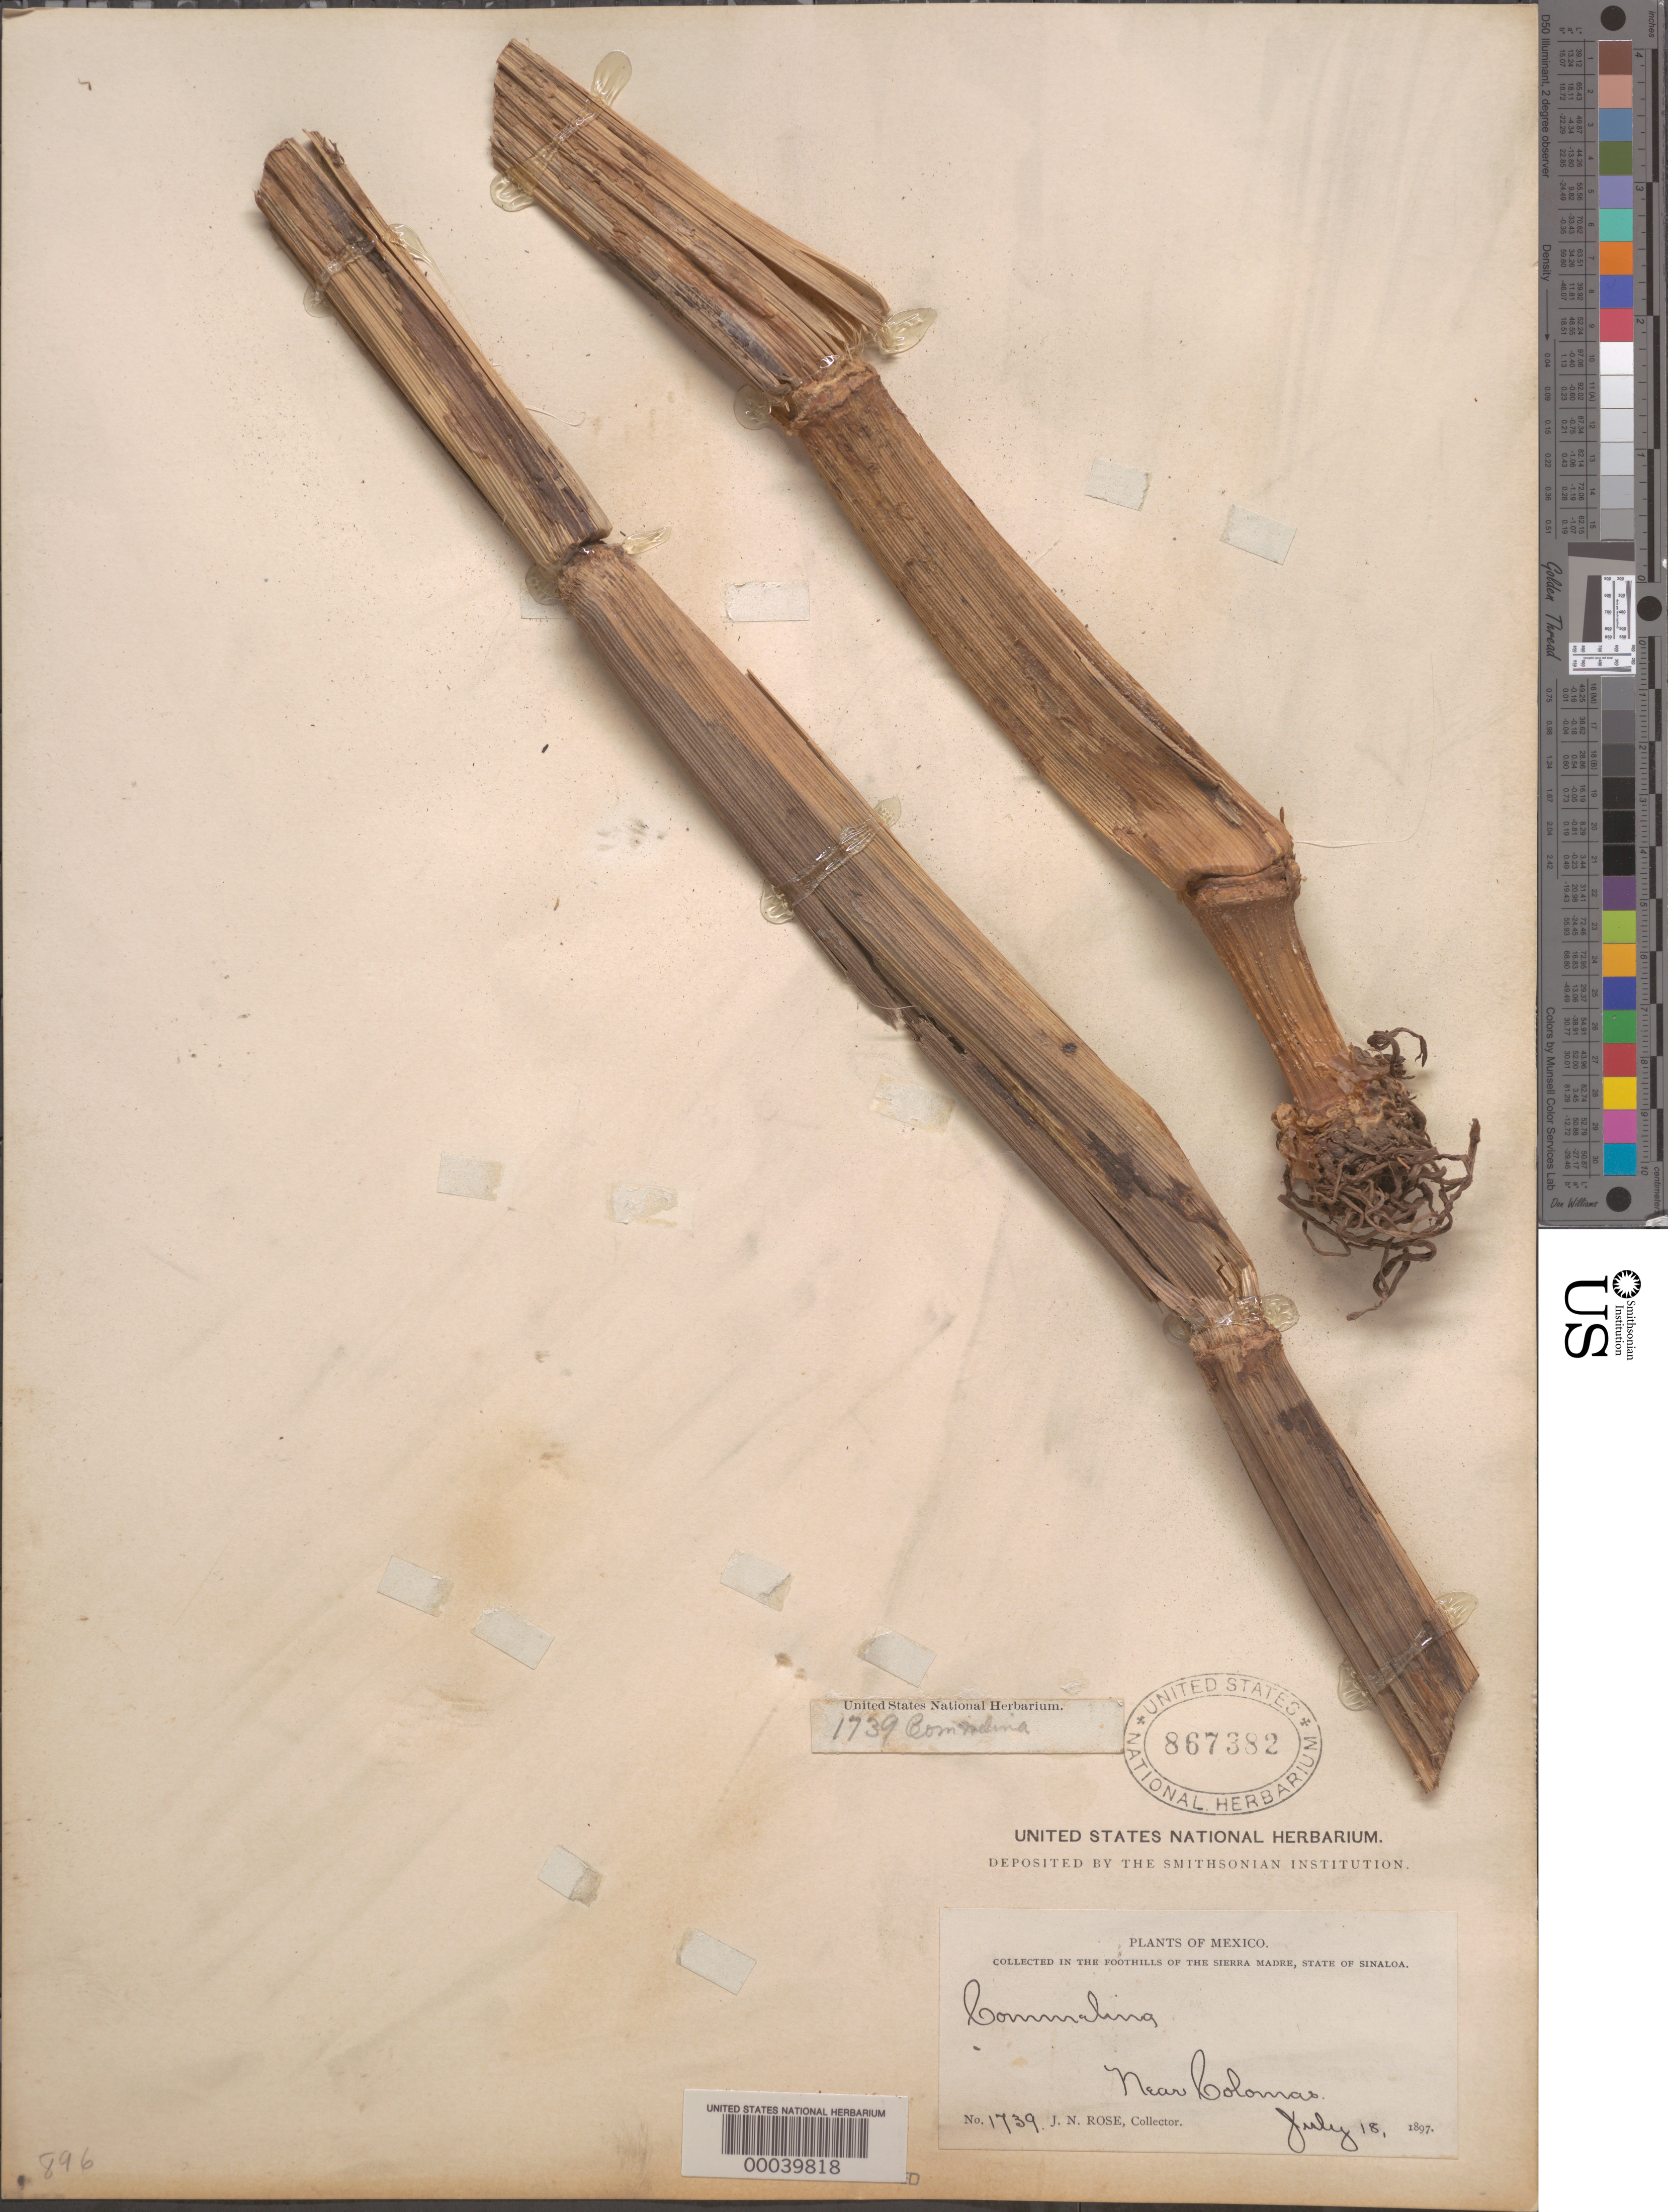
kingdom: Plantae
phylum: Tracheophyta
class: Liliopsida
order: Commelinales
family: Commelinaceae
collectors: J. N. Rose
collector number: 1739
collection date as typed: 18 Jul 1897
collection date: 1897-07-18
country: Mexico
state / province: Sinaloa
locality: Sierra Madre, near colomas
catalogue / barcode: US 867382